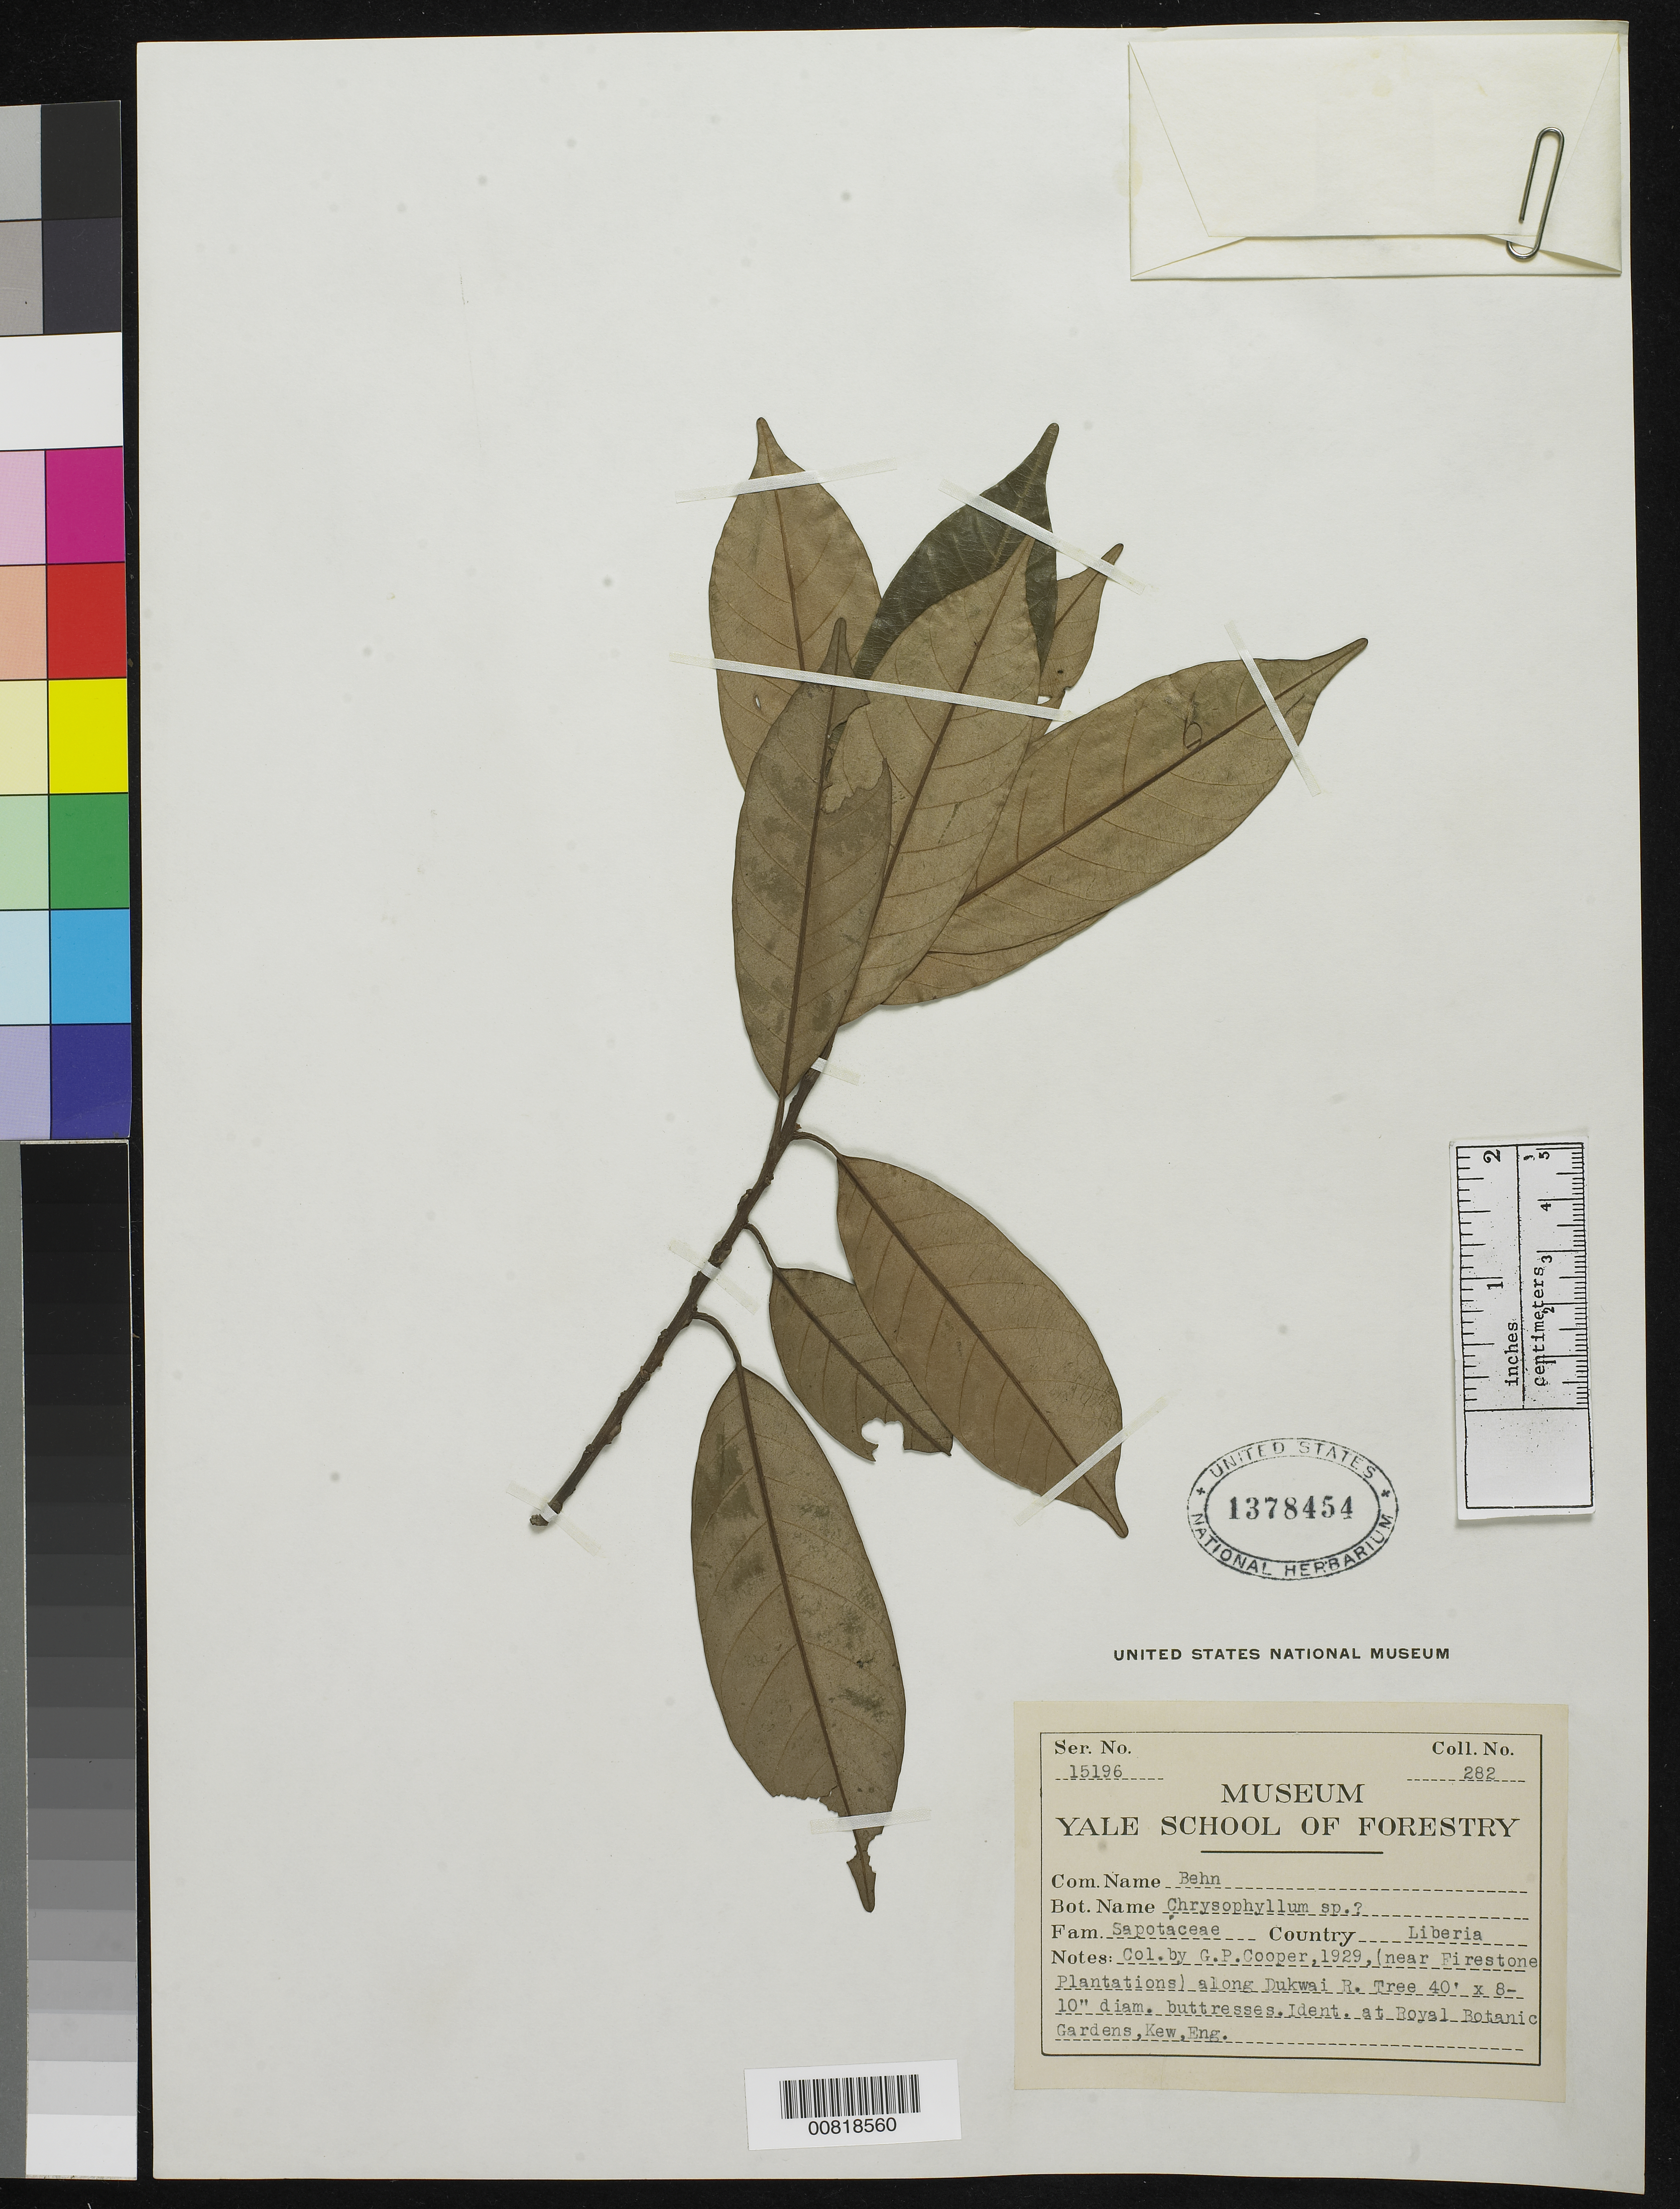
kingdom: Plantae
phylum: Tracheophyta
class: Magnoliopsida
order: Ericales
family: Sapotaceae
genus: Chrysophyllum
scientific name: Chrysophyllum sp.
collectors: G. Cooper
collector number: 282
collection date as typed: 1929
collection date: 1929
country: Liberia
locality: (near Firestone Plantations) along Dukwai River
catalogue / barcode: US 1378454